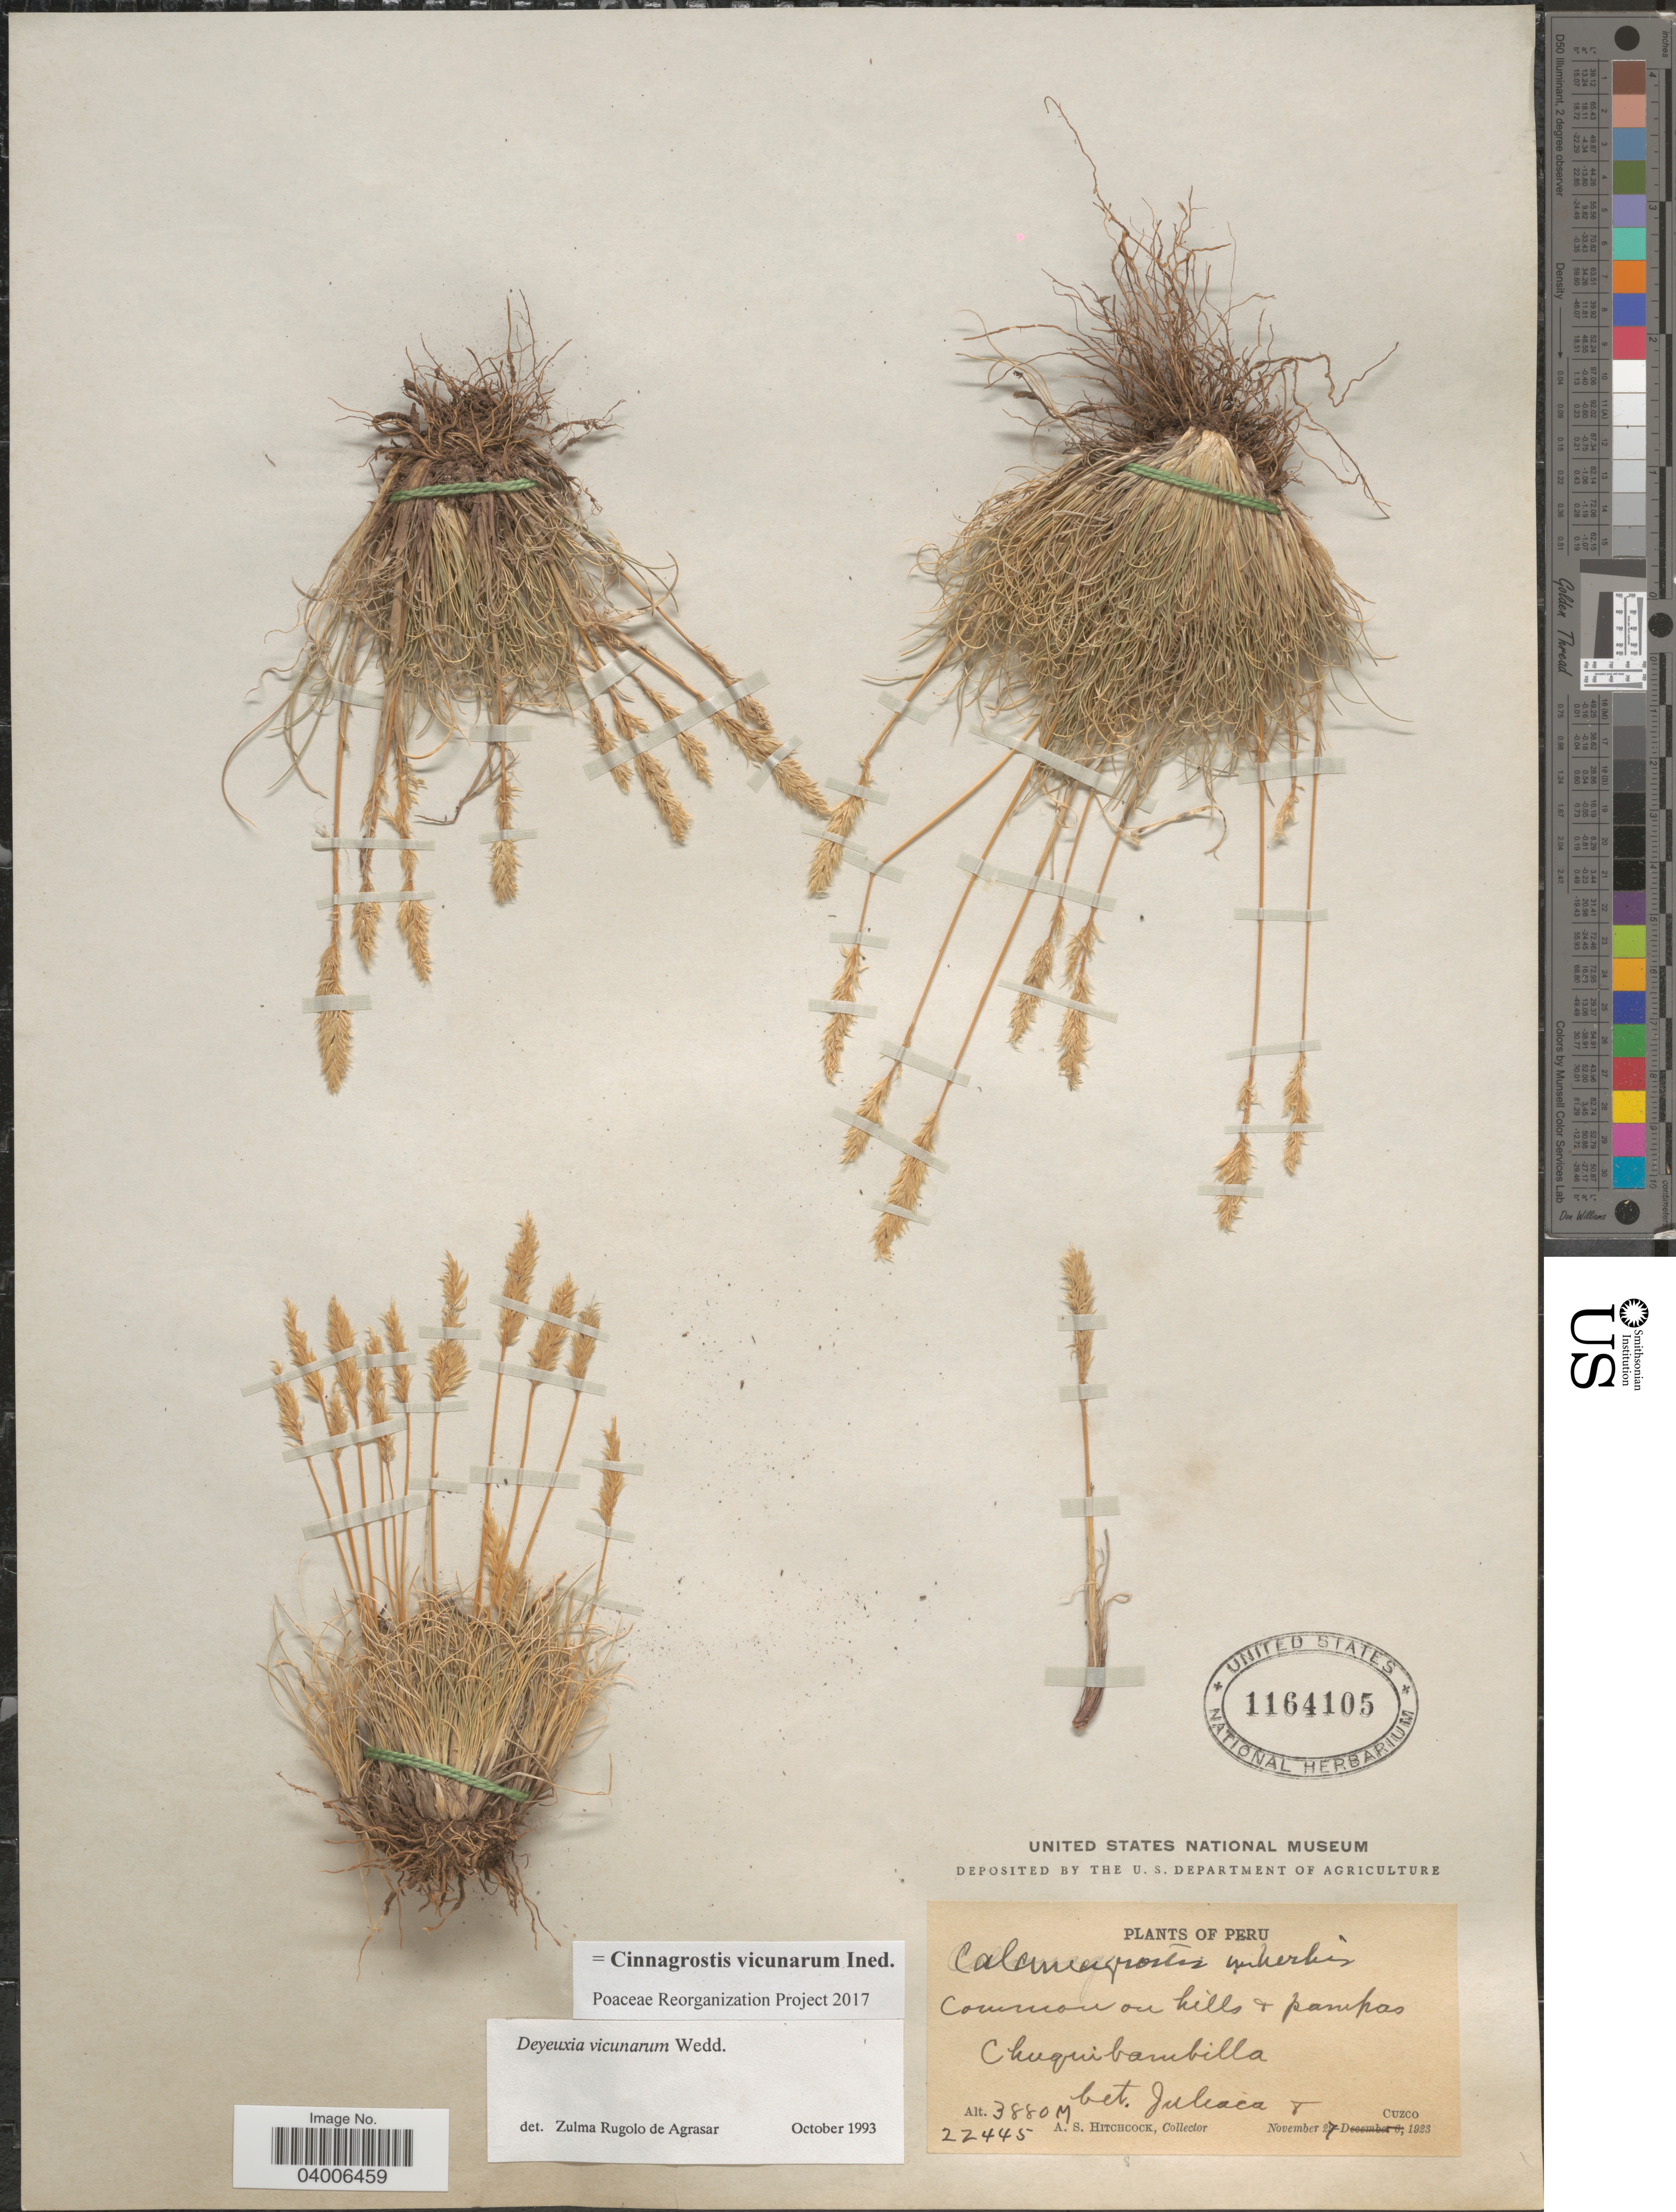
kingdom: Plantae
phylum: Tracheophyta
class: Liliopsida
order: Poales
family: Poaceae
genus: Cinnagrostis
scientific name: Cinnagrostis vicunarum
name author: (Wedd.) P.M. Peterson et al.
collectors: A. S. Hitchcock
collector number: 22445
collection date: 1923-11-27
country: Peru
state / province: Cusco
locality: On hills & pampas. Chuquibambilla bet. Juliaca & Cuzco.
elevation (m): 3880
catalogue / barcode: US 1164105